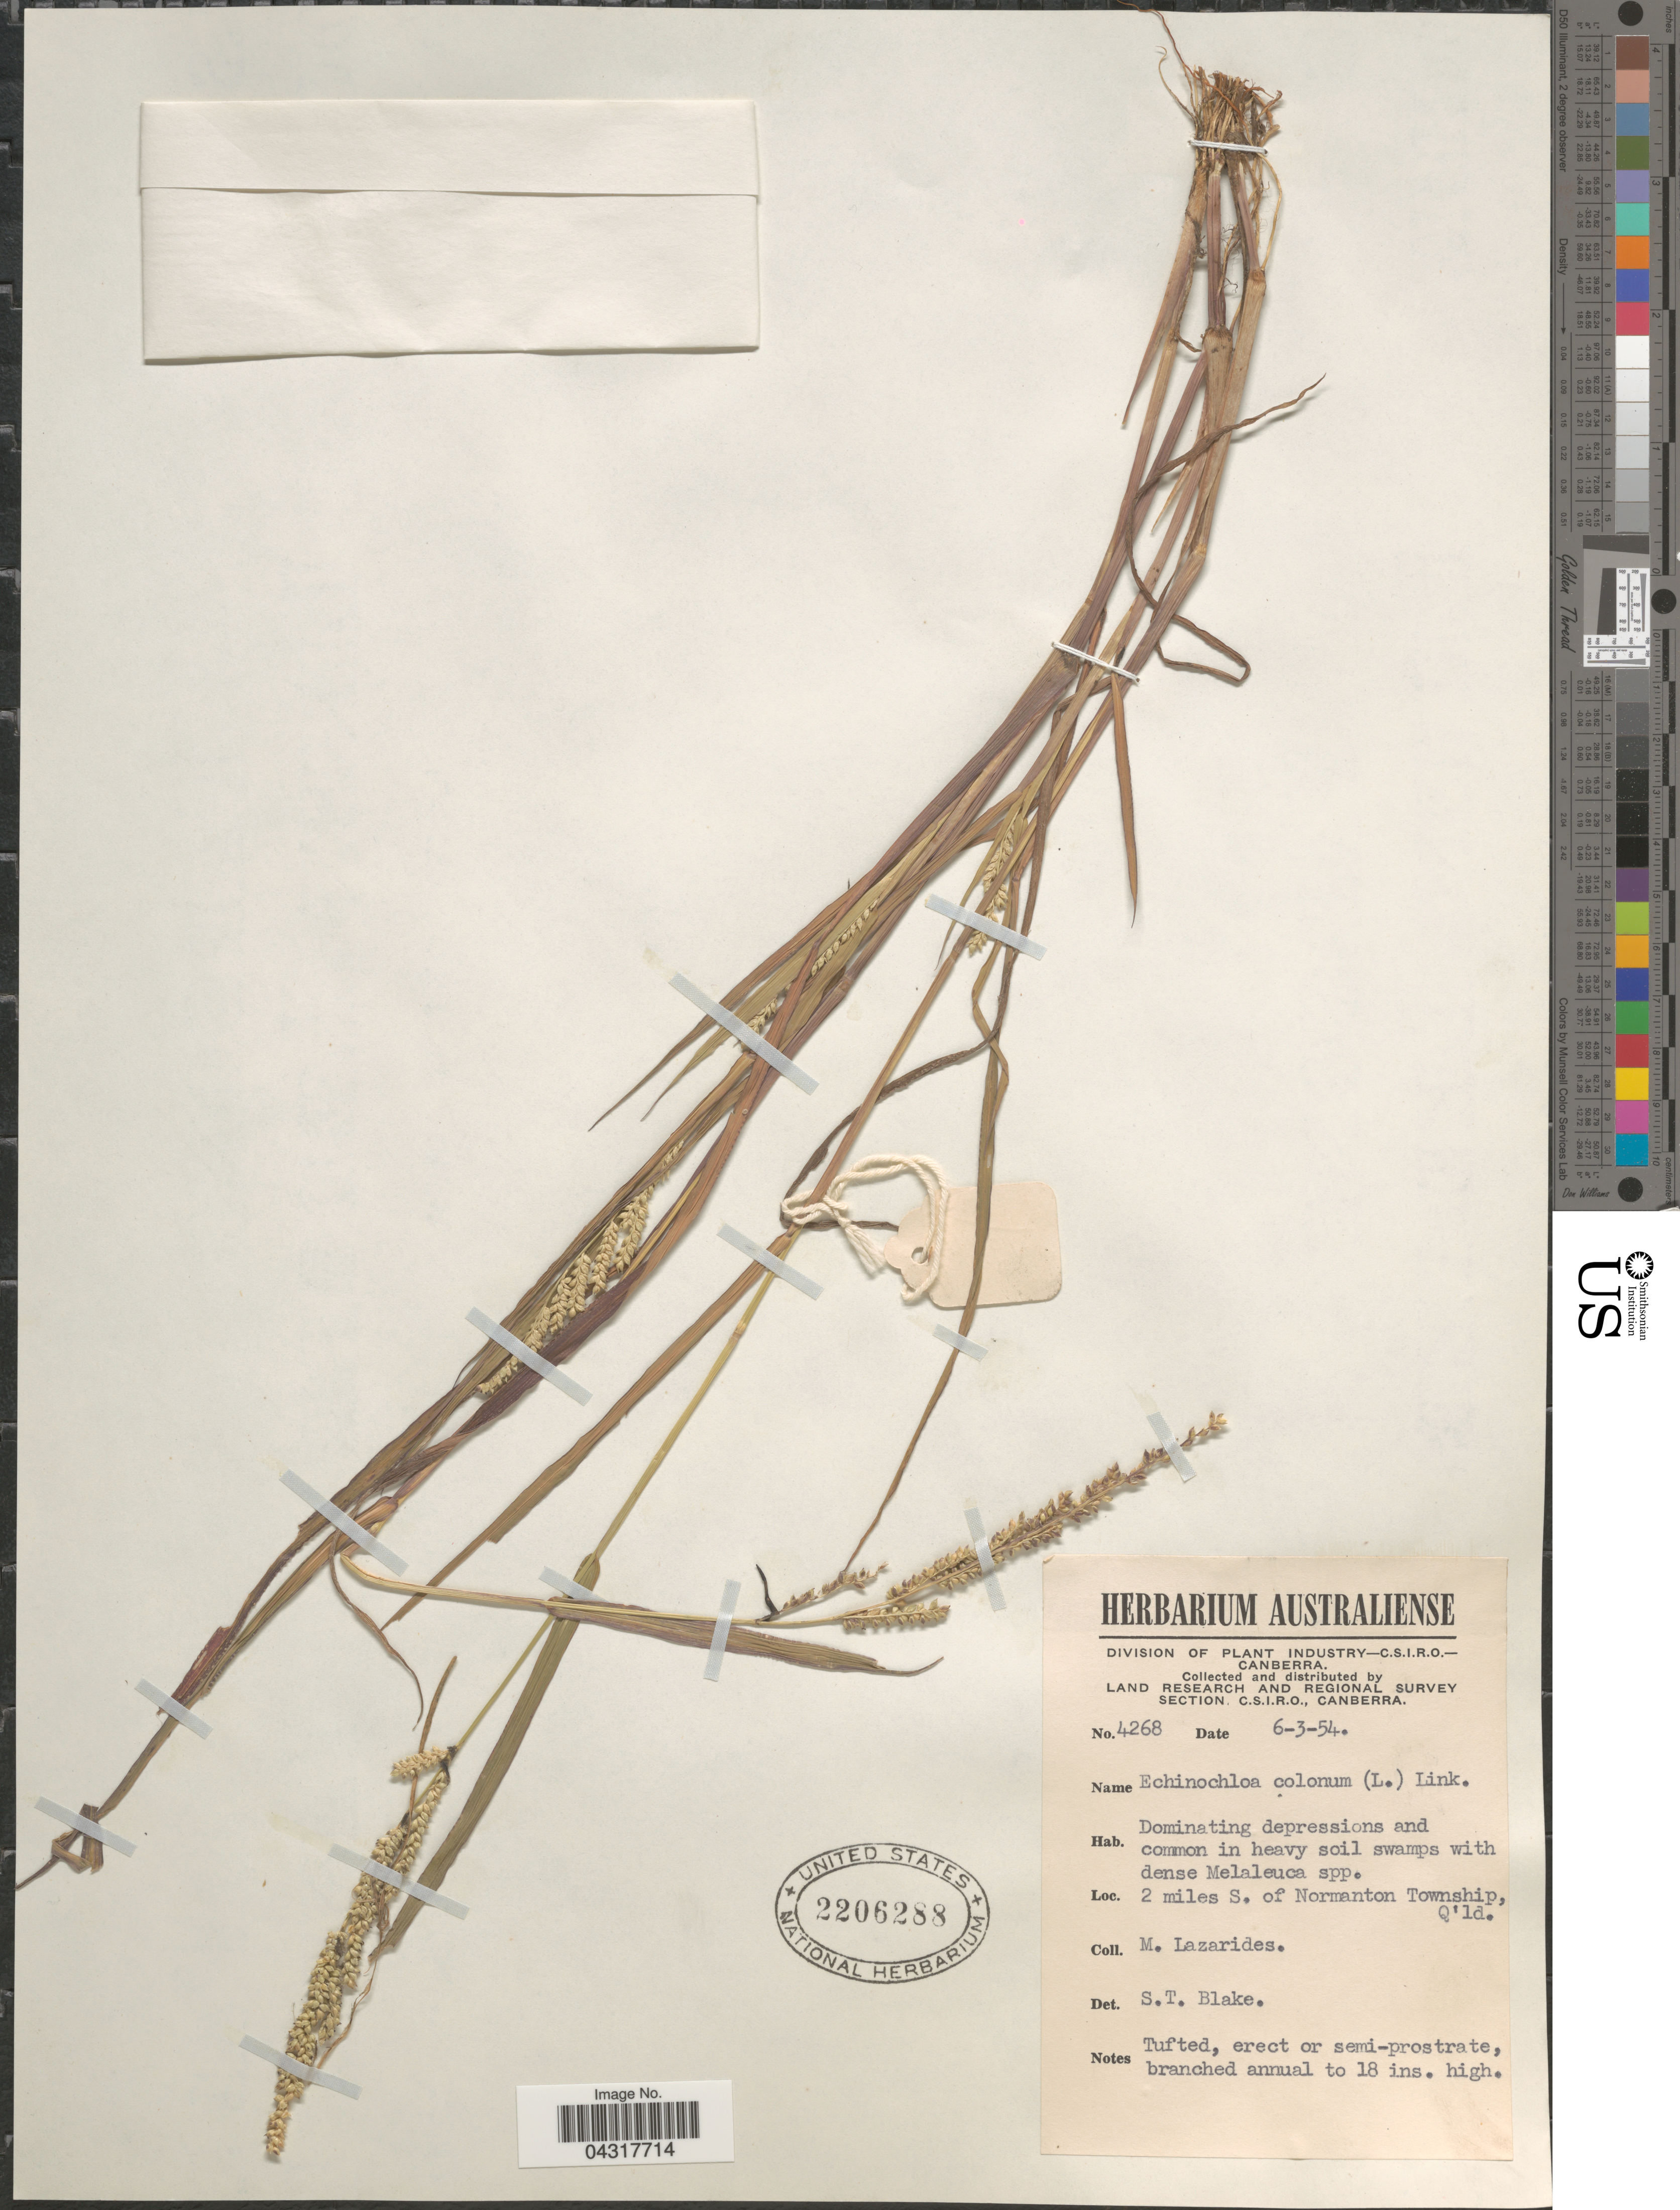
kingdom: Plantae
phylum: Tracheophyta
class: Liliopsida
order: Poales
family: Poaceae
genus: Echinochloa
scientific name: Echinochloa colona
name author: (L.) Link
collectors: M. Lazarides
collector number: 4268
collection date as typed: Transcribed d/m/y: 6/3/54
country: Australia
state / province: Queensland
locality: Land Research and Regional Survey Section. 2 miles S. of Normanton Township.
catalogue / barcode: US 2206288